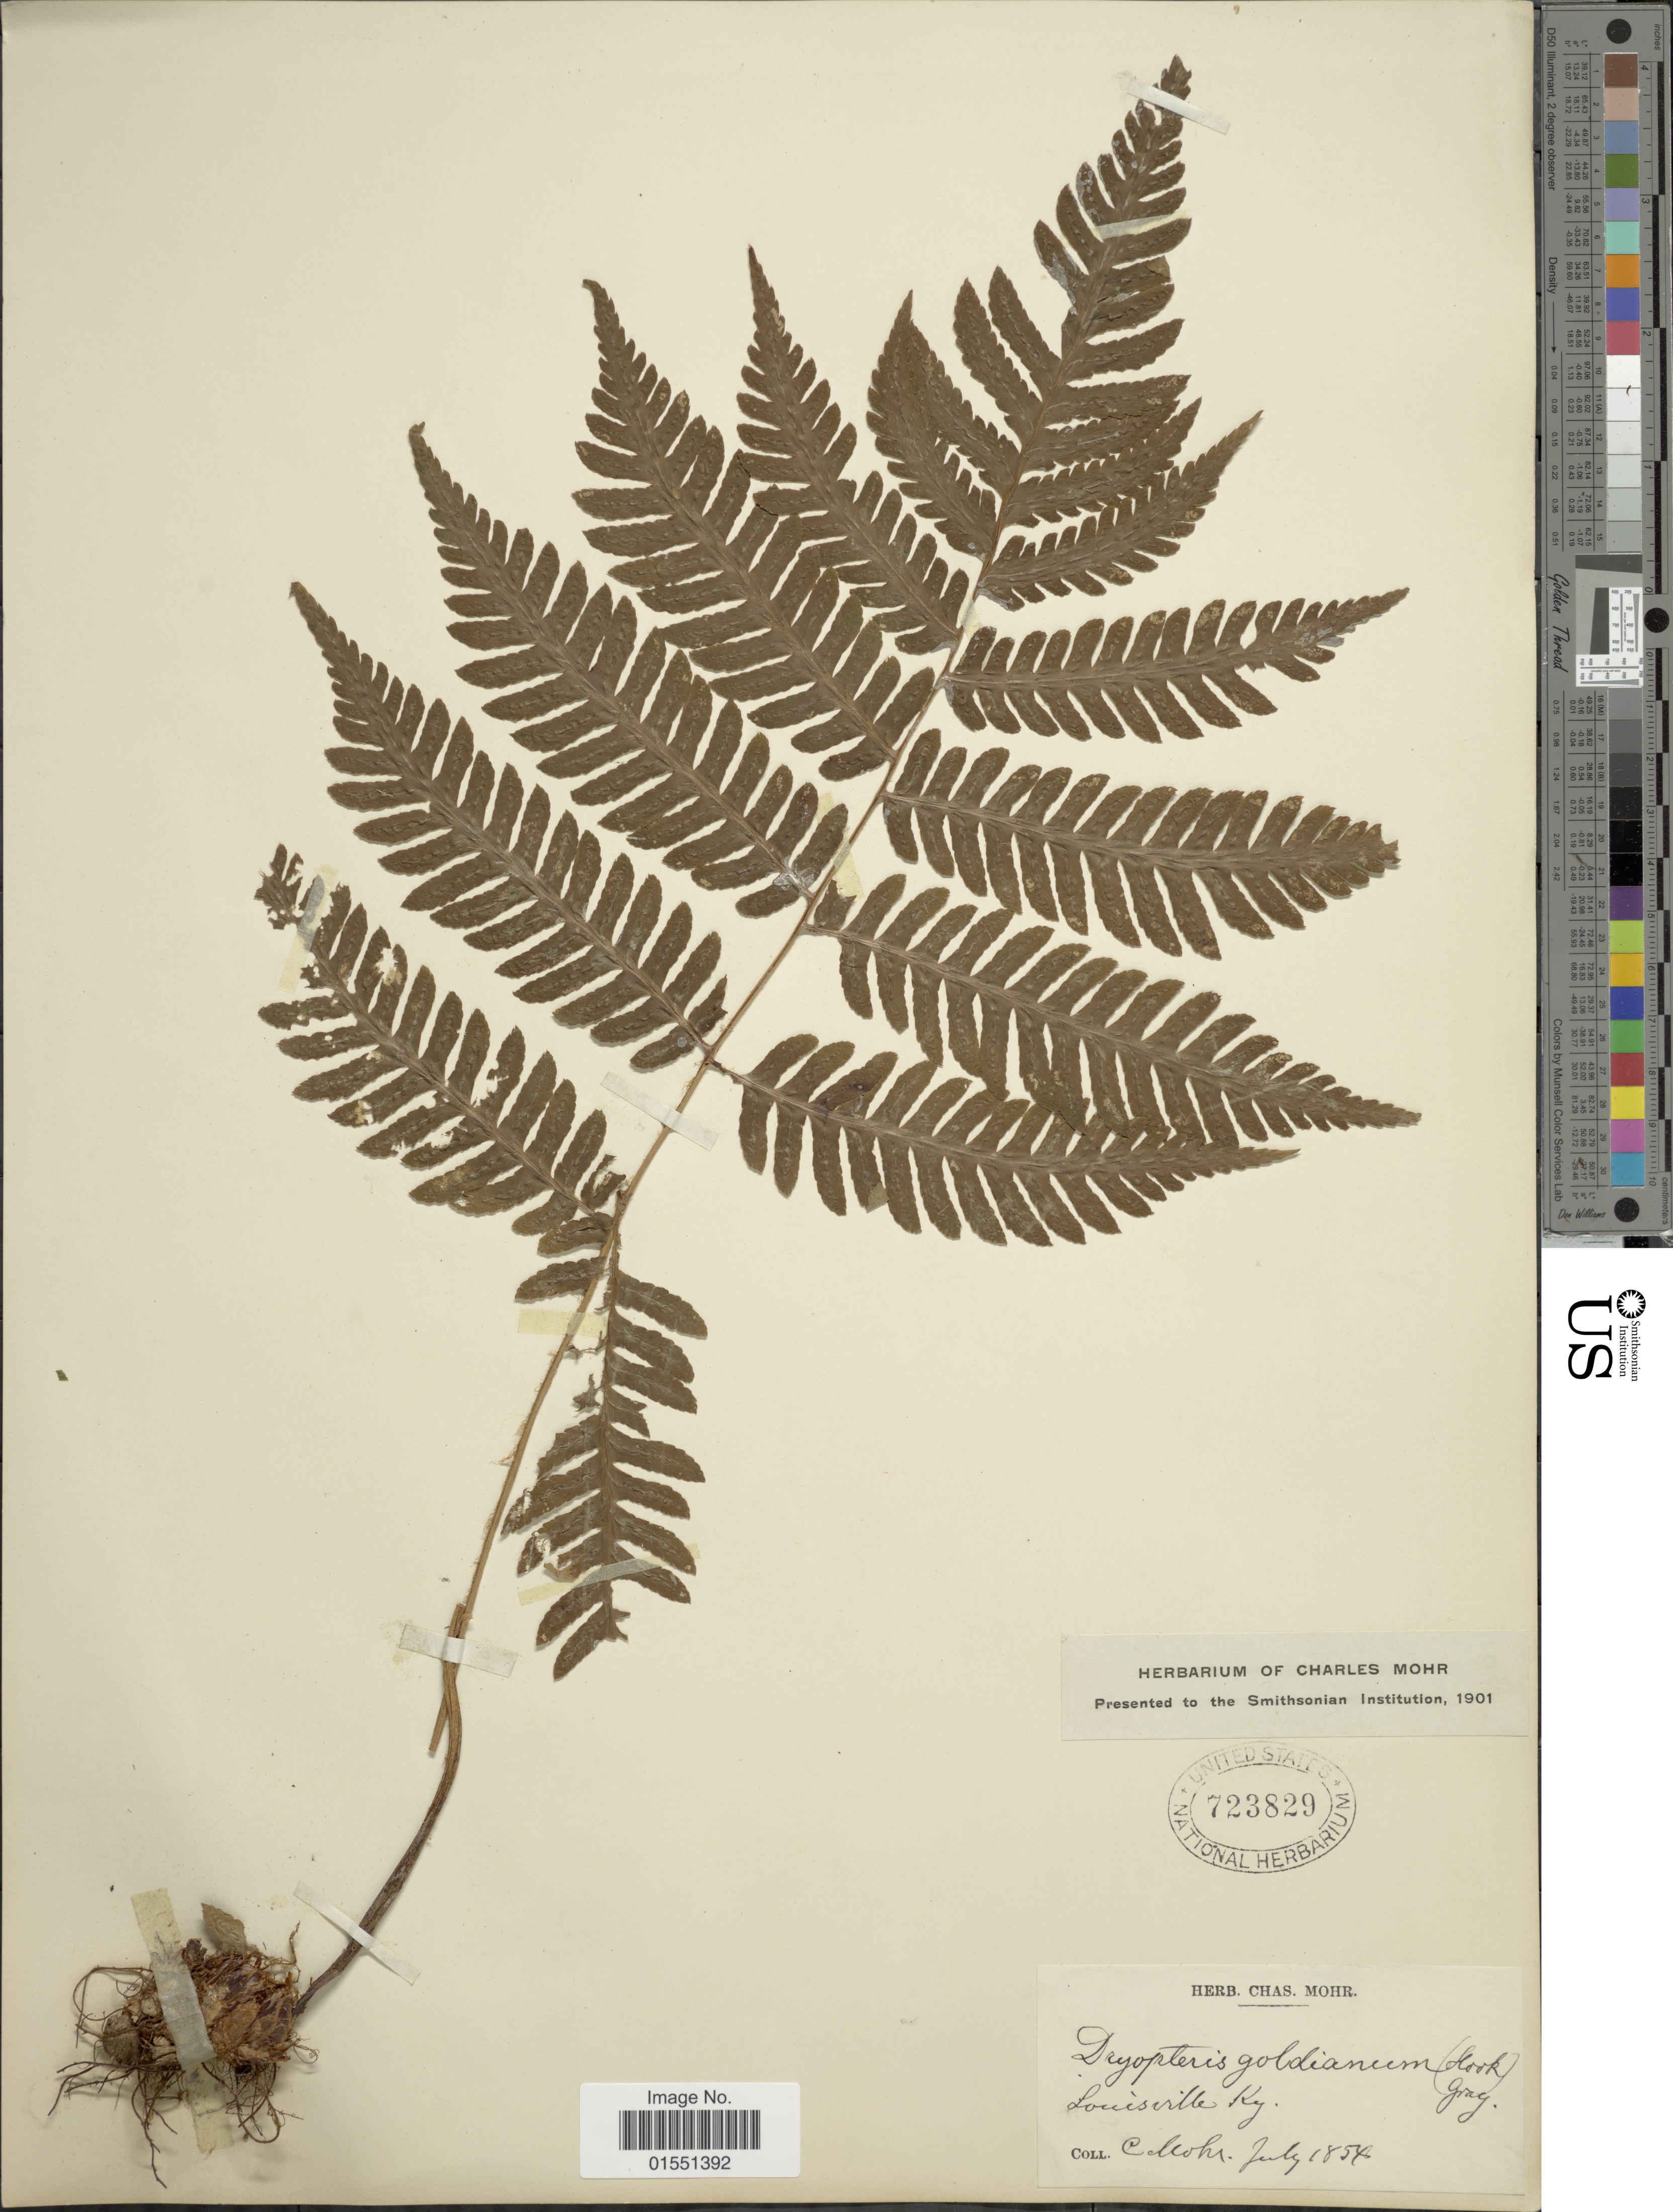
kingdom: Plantae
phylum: Tracheophyta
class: Polypodiopsida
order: Polypodiales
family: Dryopteridaceae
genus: Dryopteris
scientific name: Dryopteris goldiana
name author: (Hook. ex Goldie) A. Gray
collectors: Mohr, C. T. (herbarium)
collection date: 1854-07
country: United States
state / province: Kentucky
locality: Louisville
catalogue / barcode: US 723829